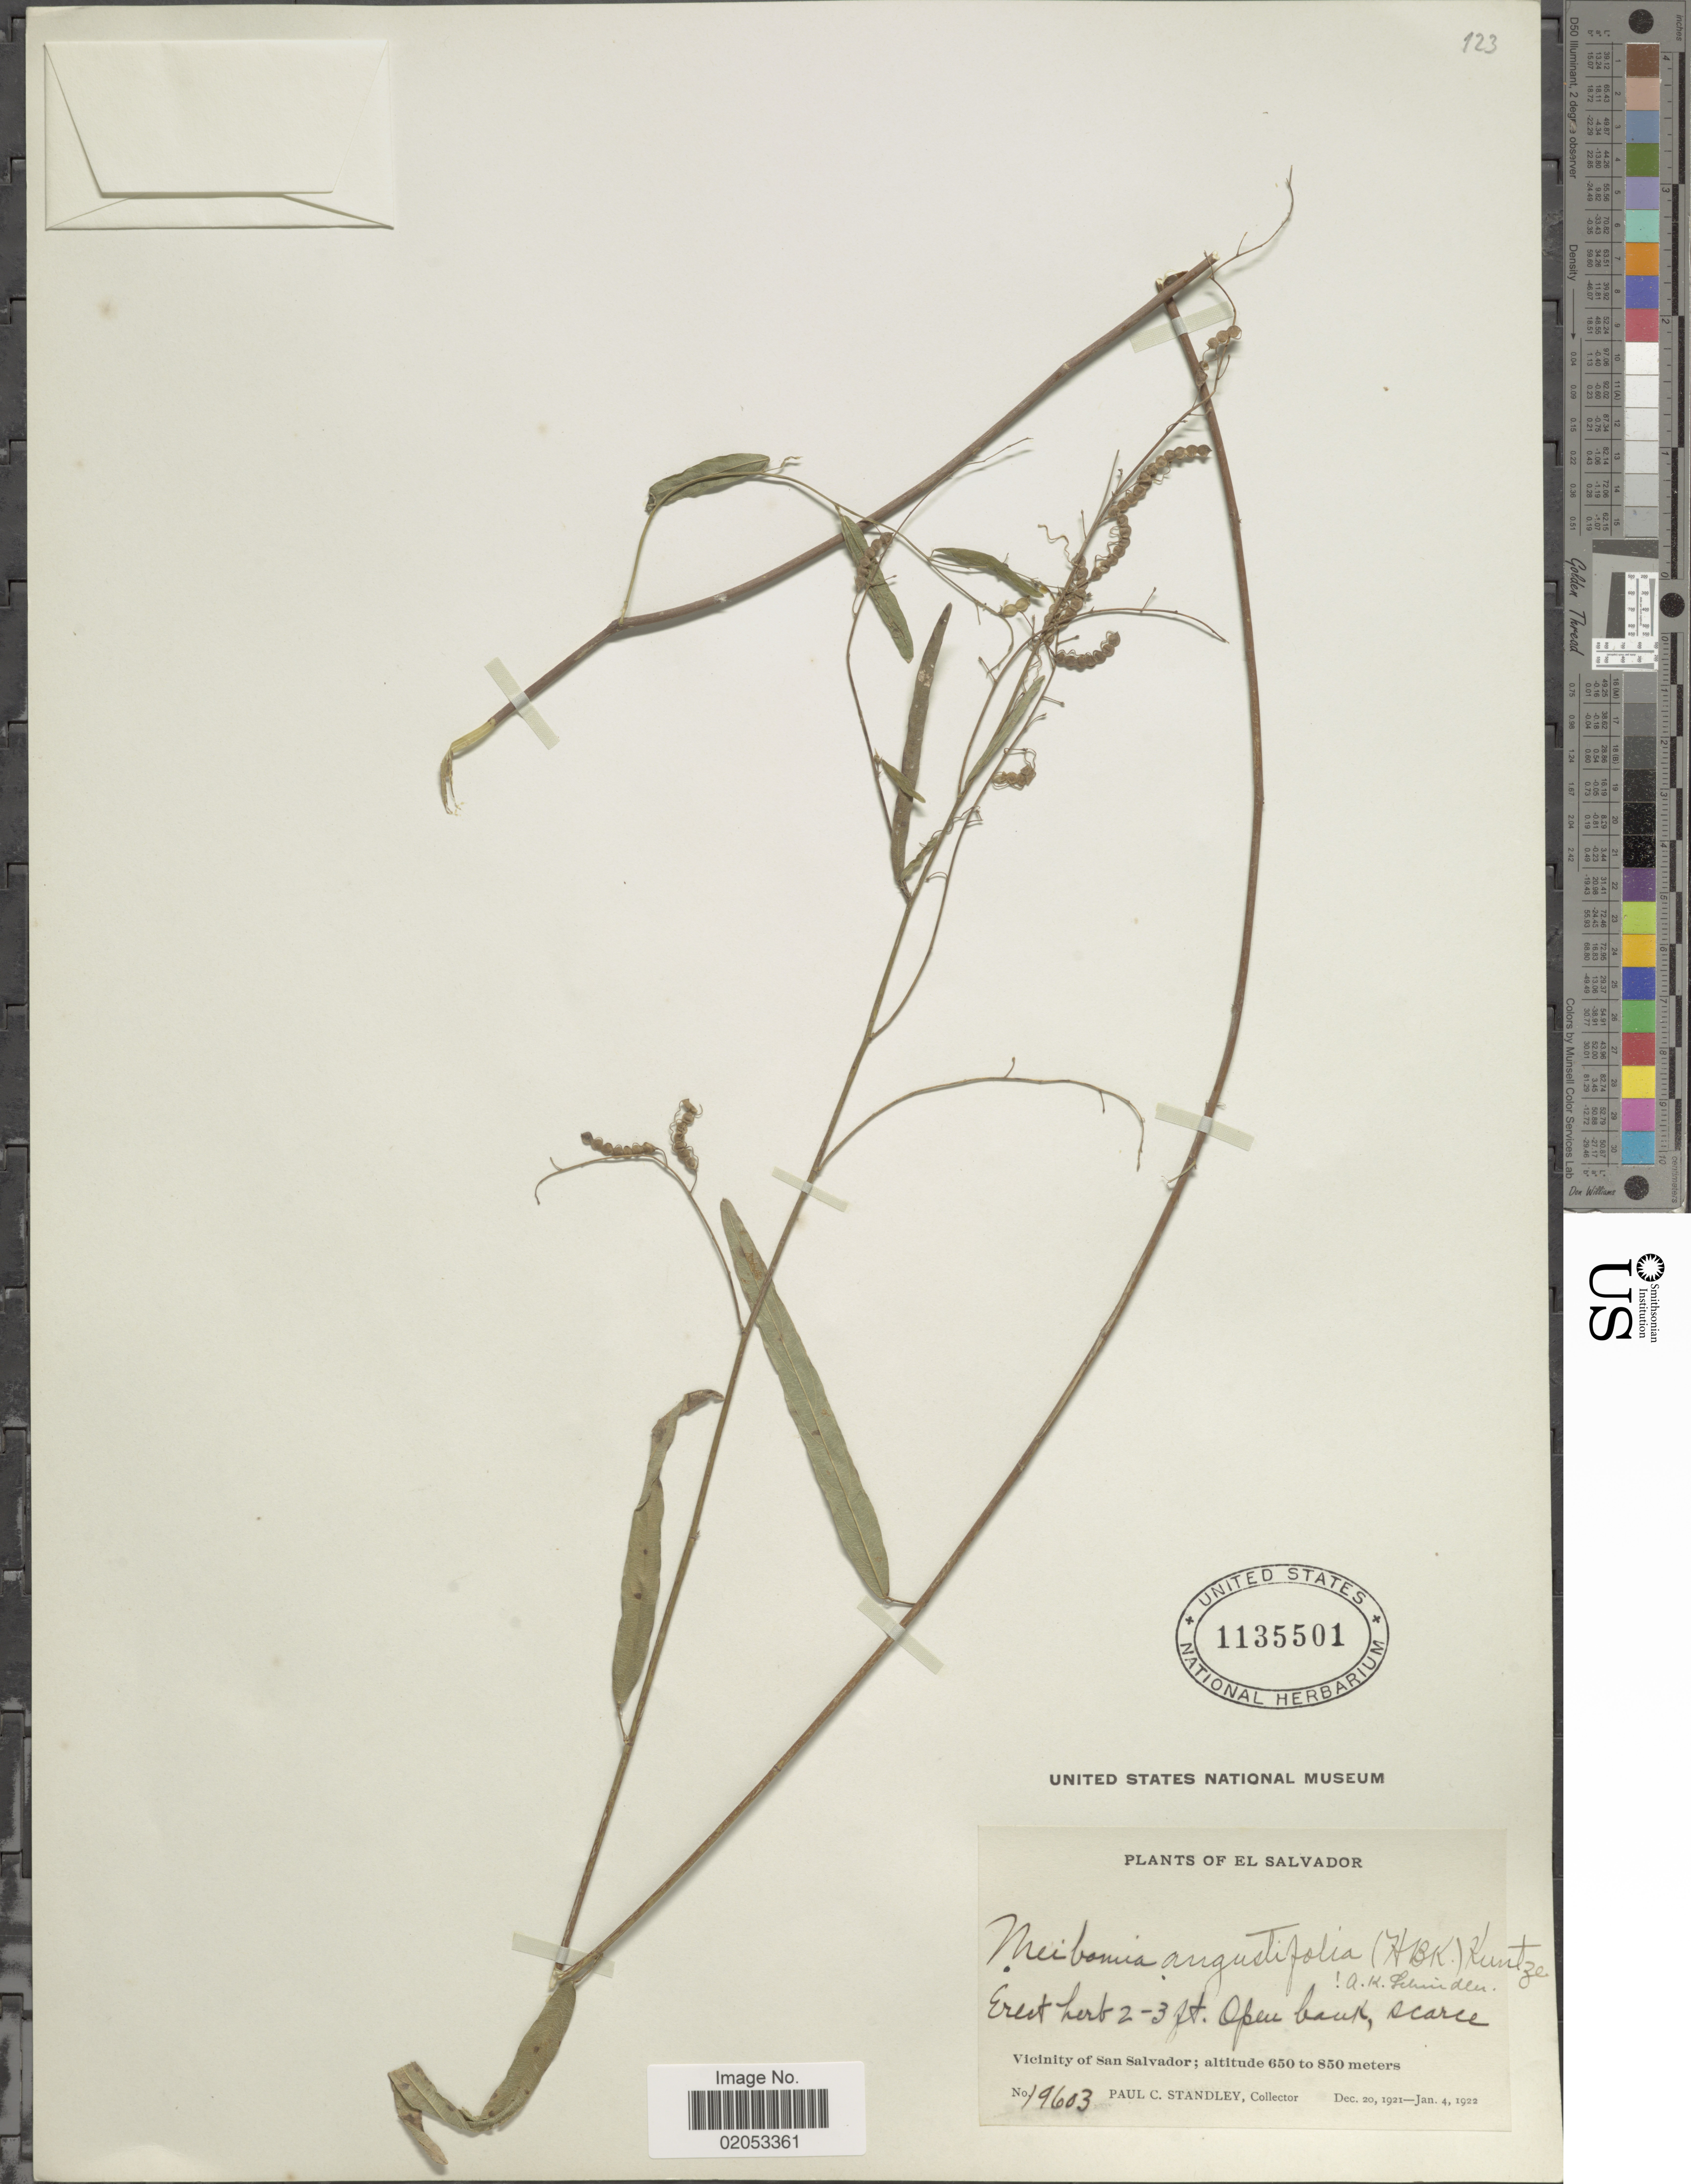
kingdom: Plantae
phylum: Tracheophyta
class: Magnoliopsida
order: Fabales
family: Fabaceae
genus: Desmodium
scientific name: Desmodium angustifolium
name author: (Kunth) DC.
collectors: P. C. Standley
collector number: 19603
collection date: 1921-12-20/1922-01-04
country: El Salvador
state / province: San Salvador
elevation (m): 650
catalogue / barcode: US 1135501